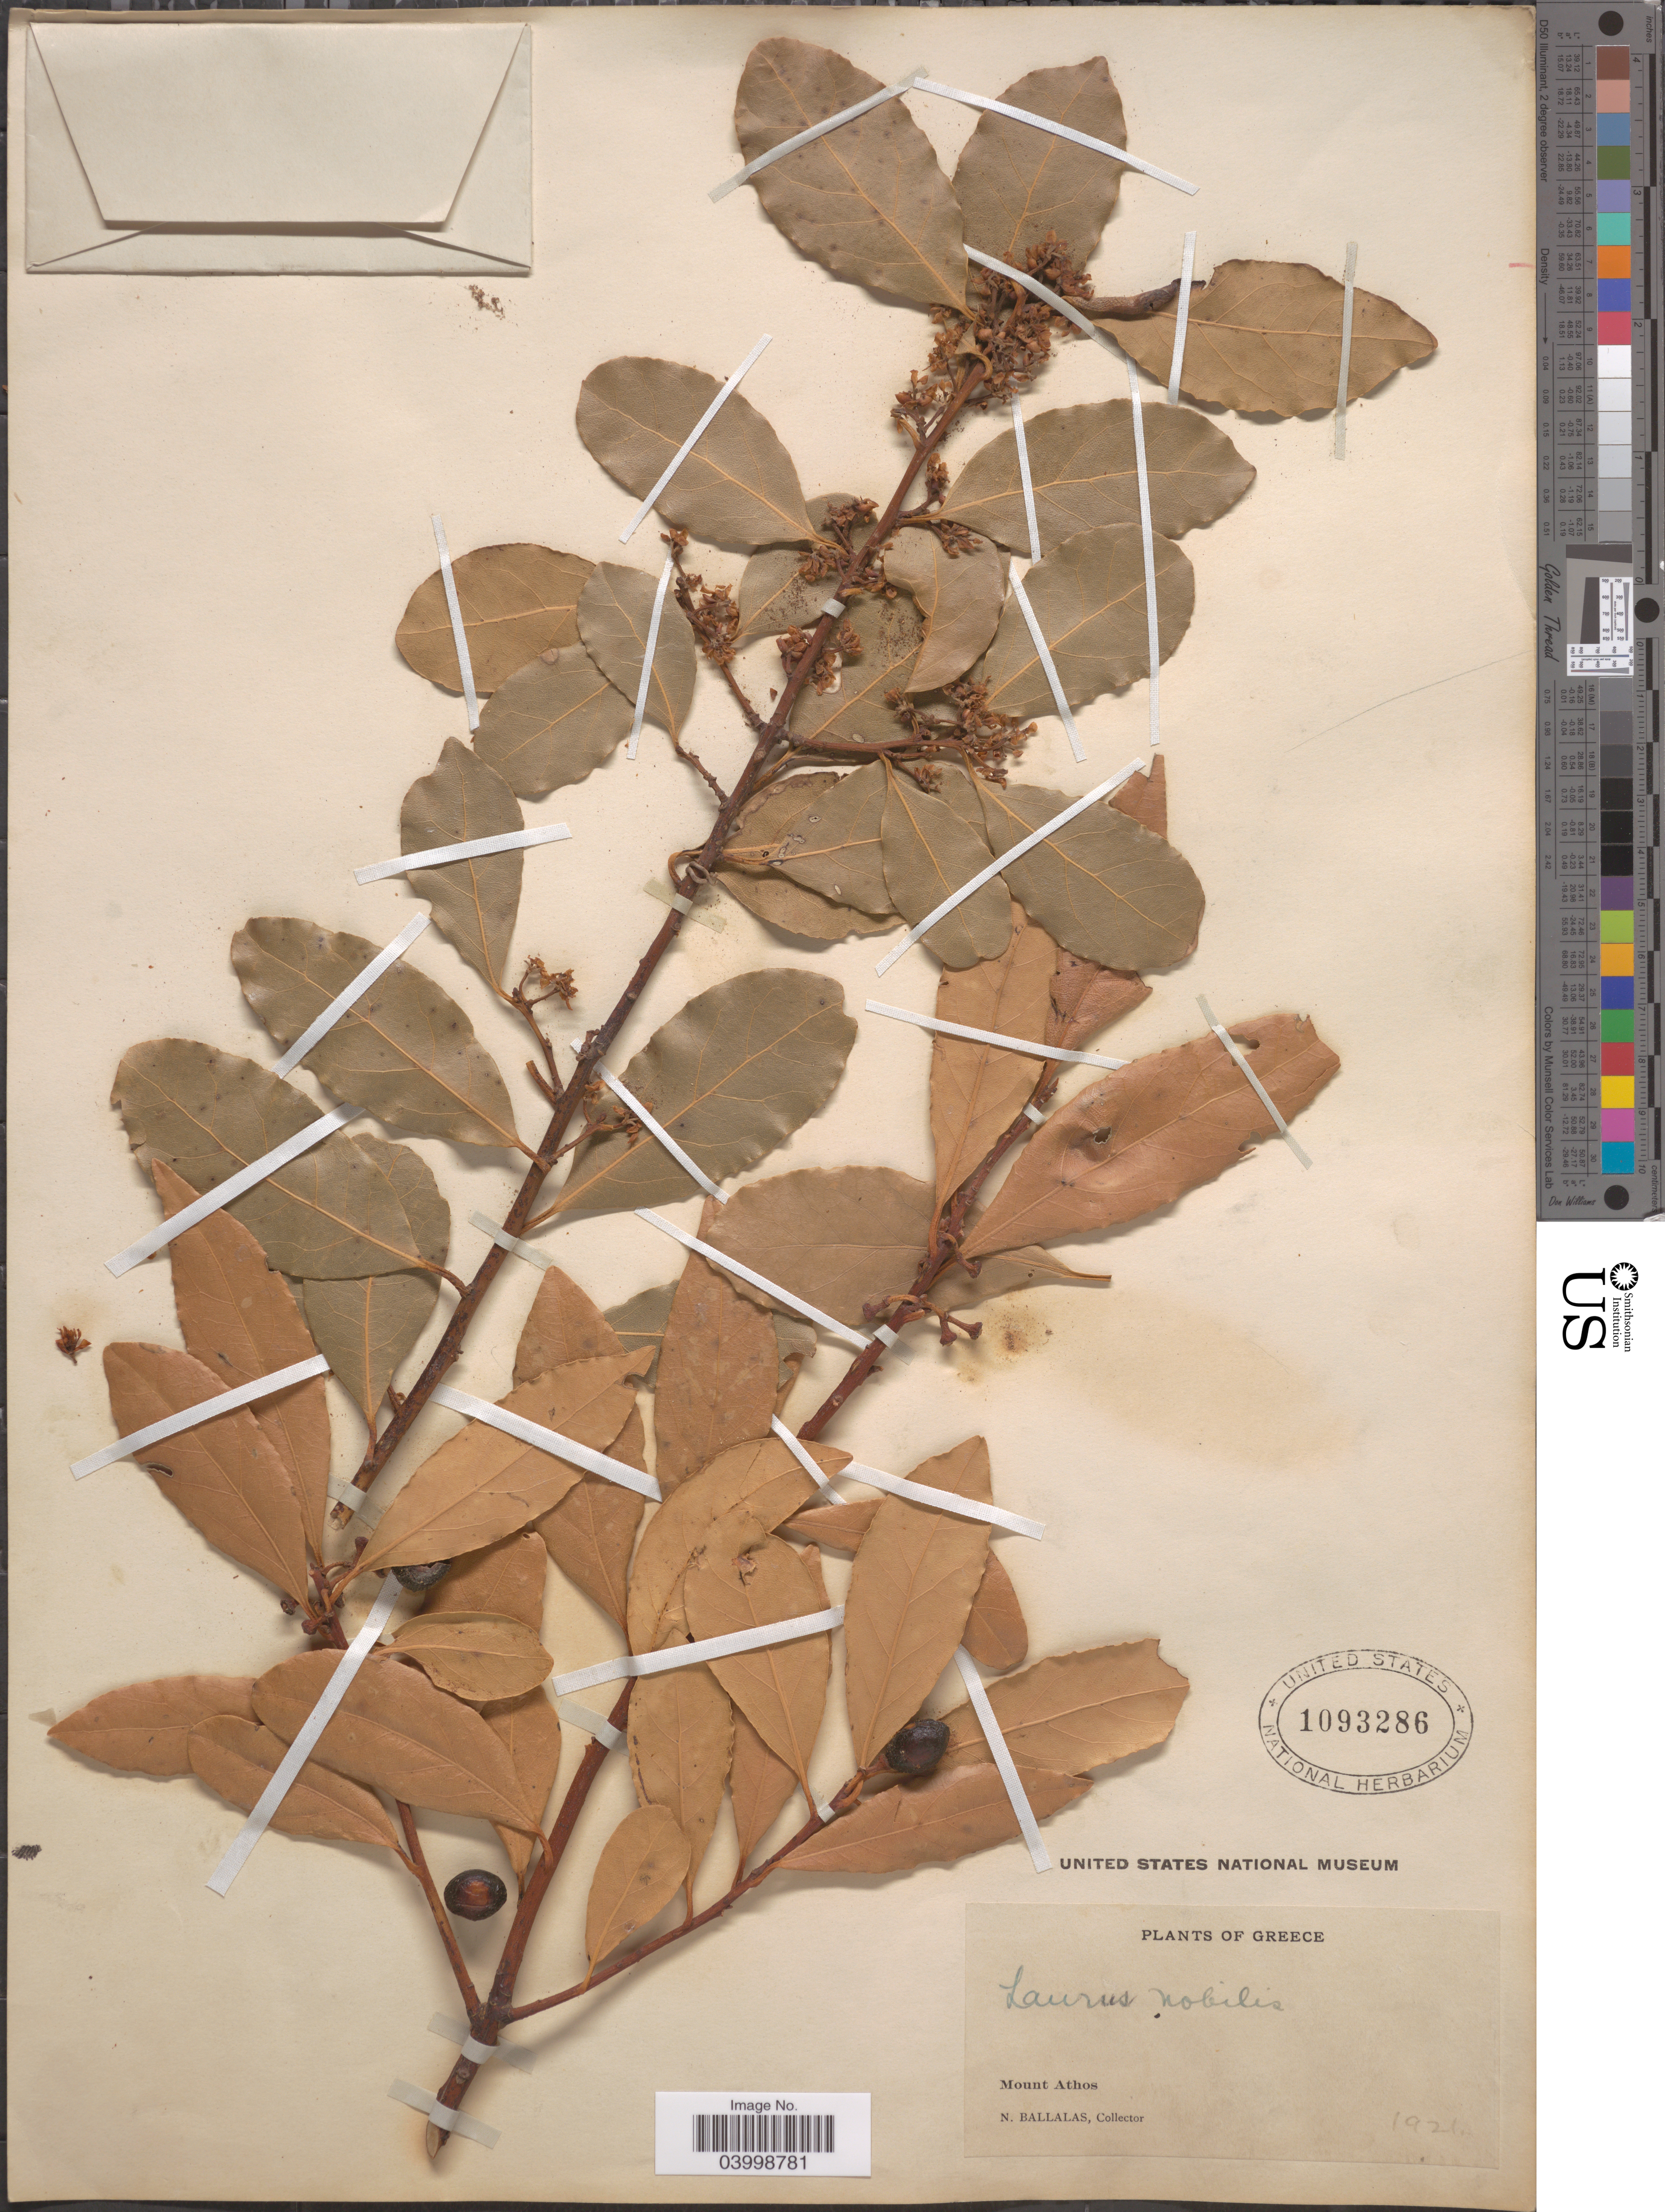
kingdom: Plantae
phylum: Tracheophyta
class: Magnoliopsida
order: Laurales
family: Lauraceae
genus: Laurus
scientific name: Laurus nobilis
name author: L.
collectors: N. Ballalas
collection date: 1921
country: Greece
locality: Mount Athos.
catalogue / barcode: US 1093286